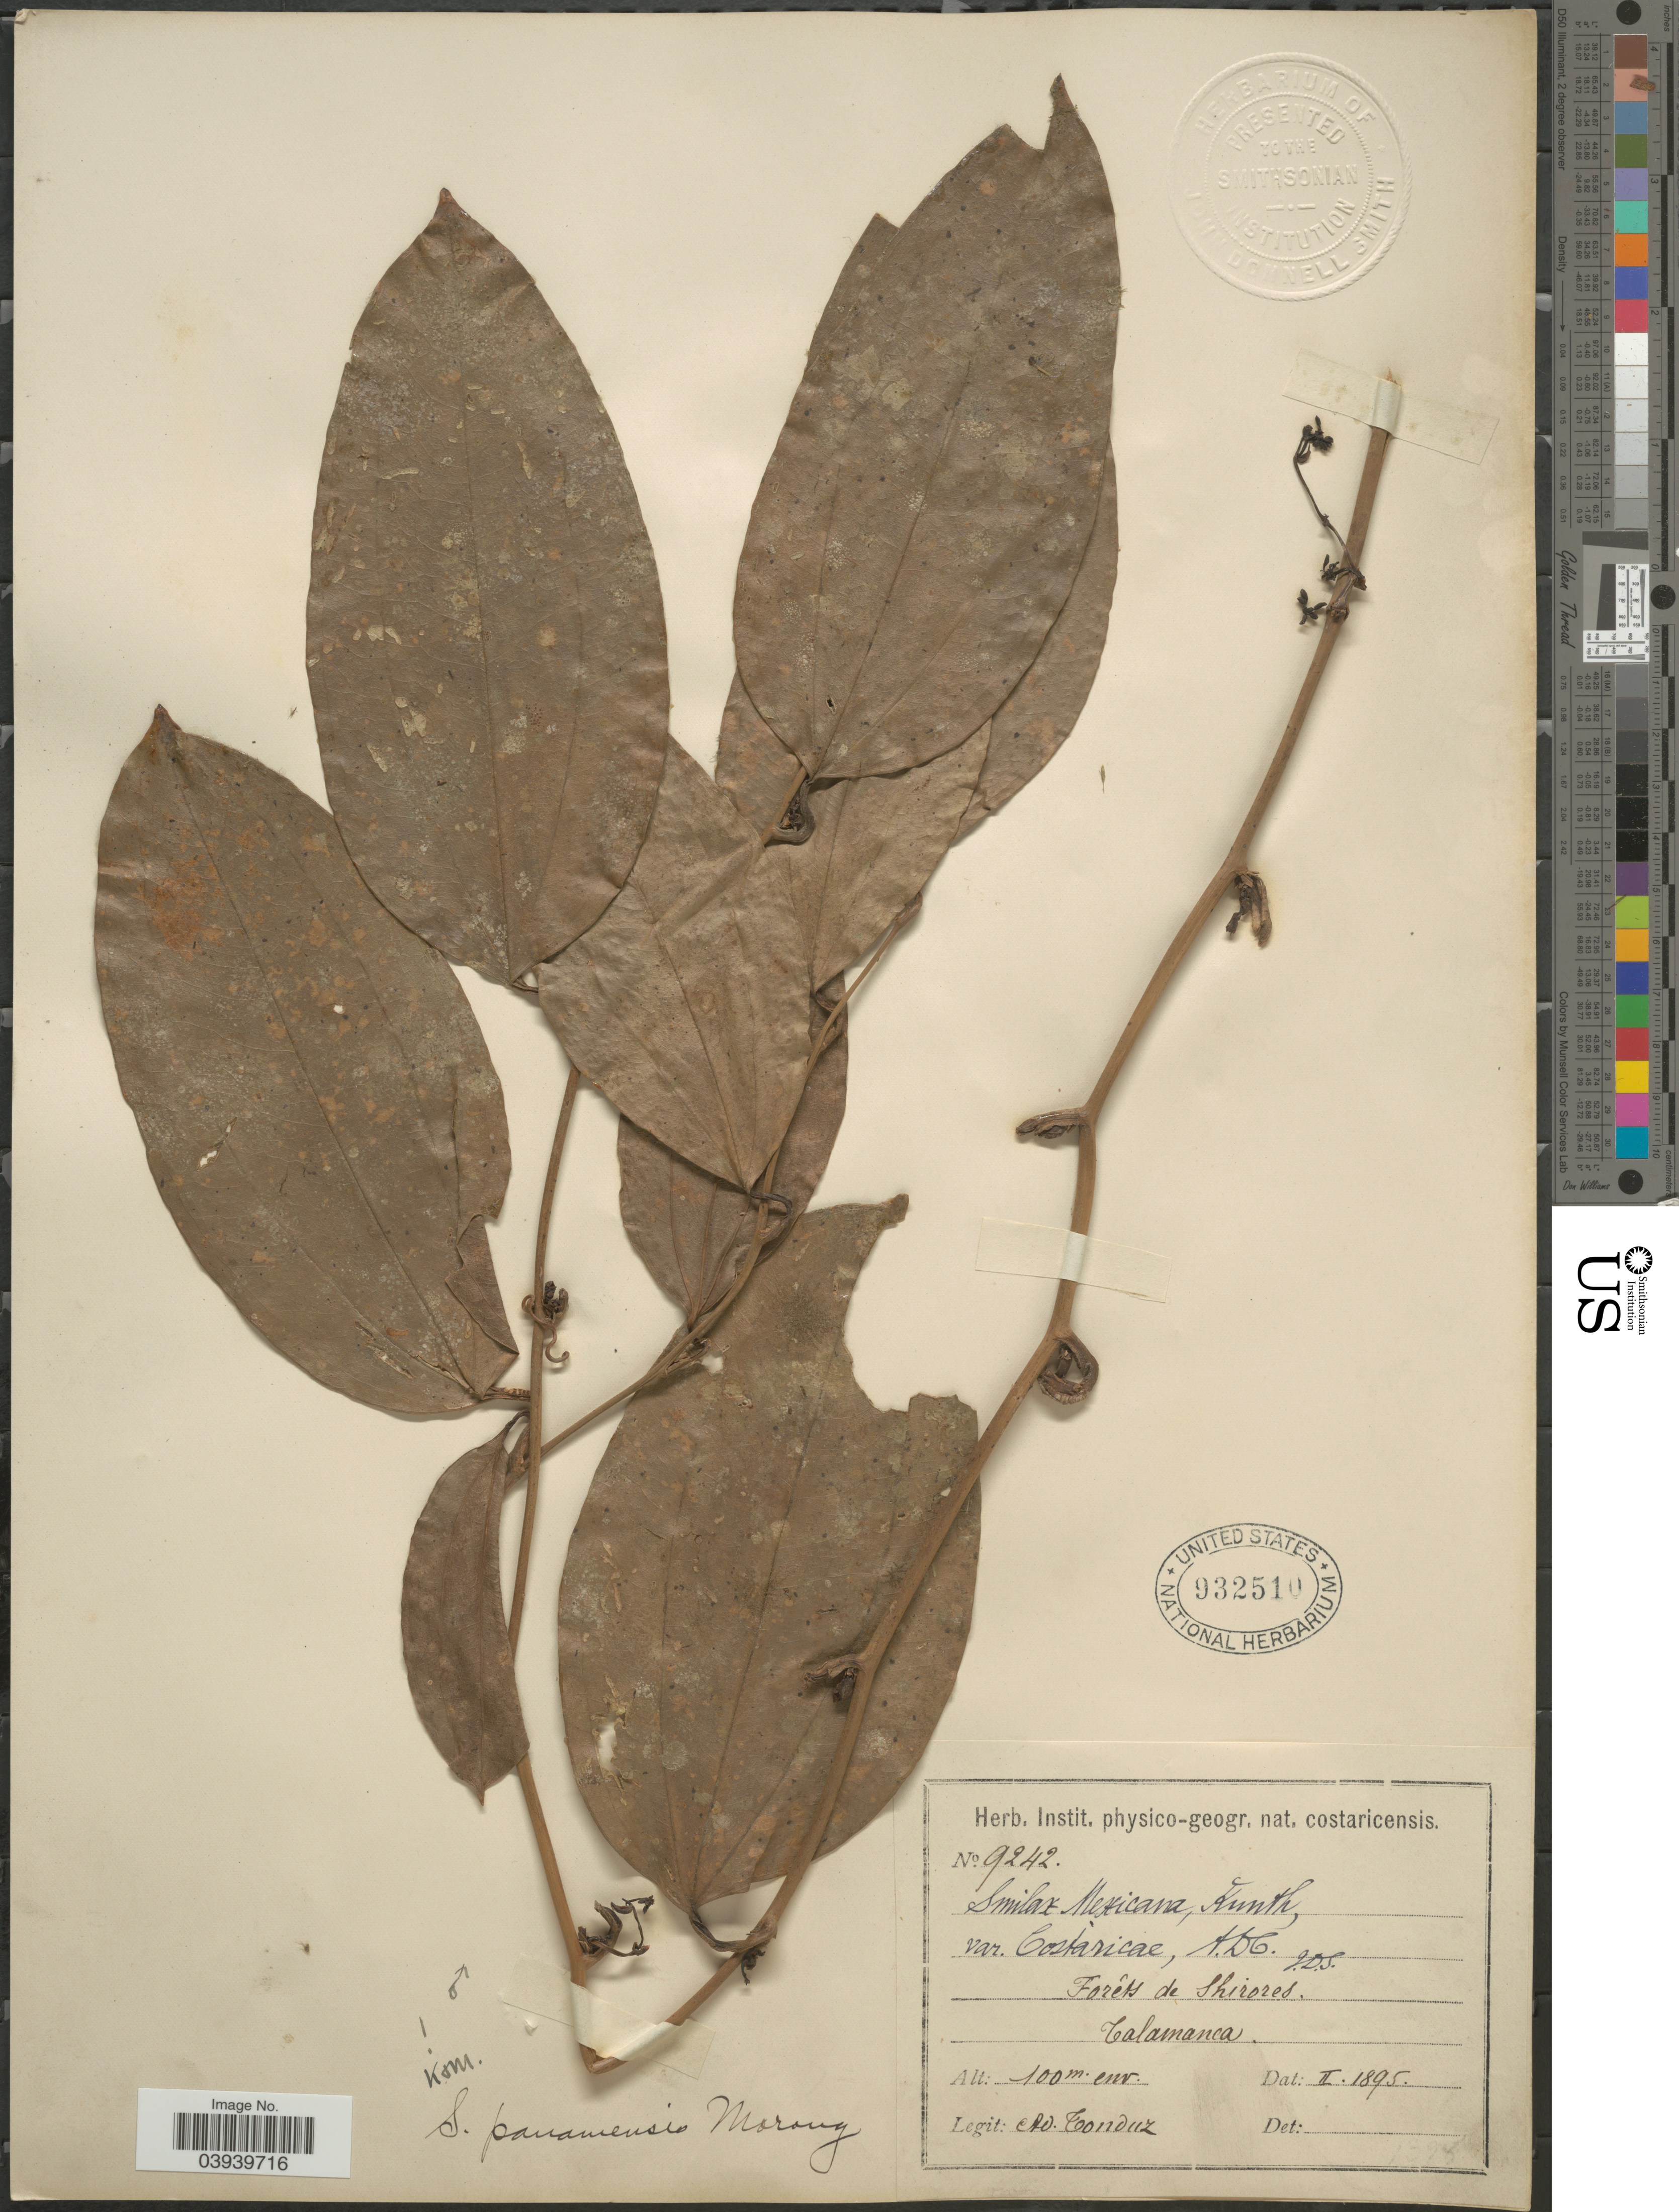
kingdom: Plantae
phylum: Tracheophyta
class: Liliopsida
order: Liliales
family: Smilacaceae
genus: Smilax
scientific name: Smilax panamensis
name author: Morong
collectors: A. Tonduz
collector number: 9242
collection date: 1895-02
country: Costa Rica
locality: Forêts de Shirore, Calamanca.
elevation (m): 100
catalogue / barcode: US 932510